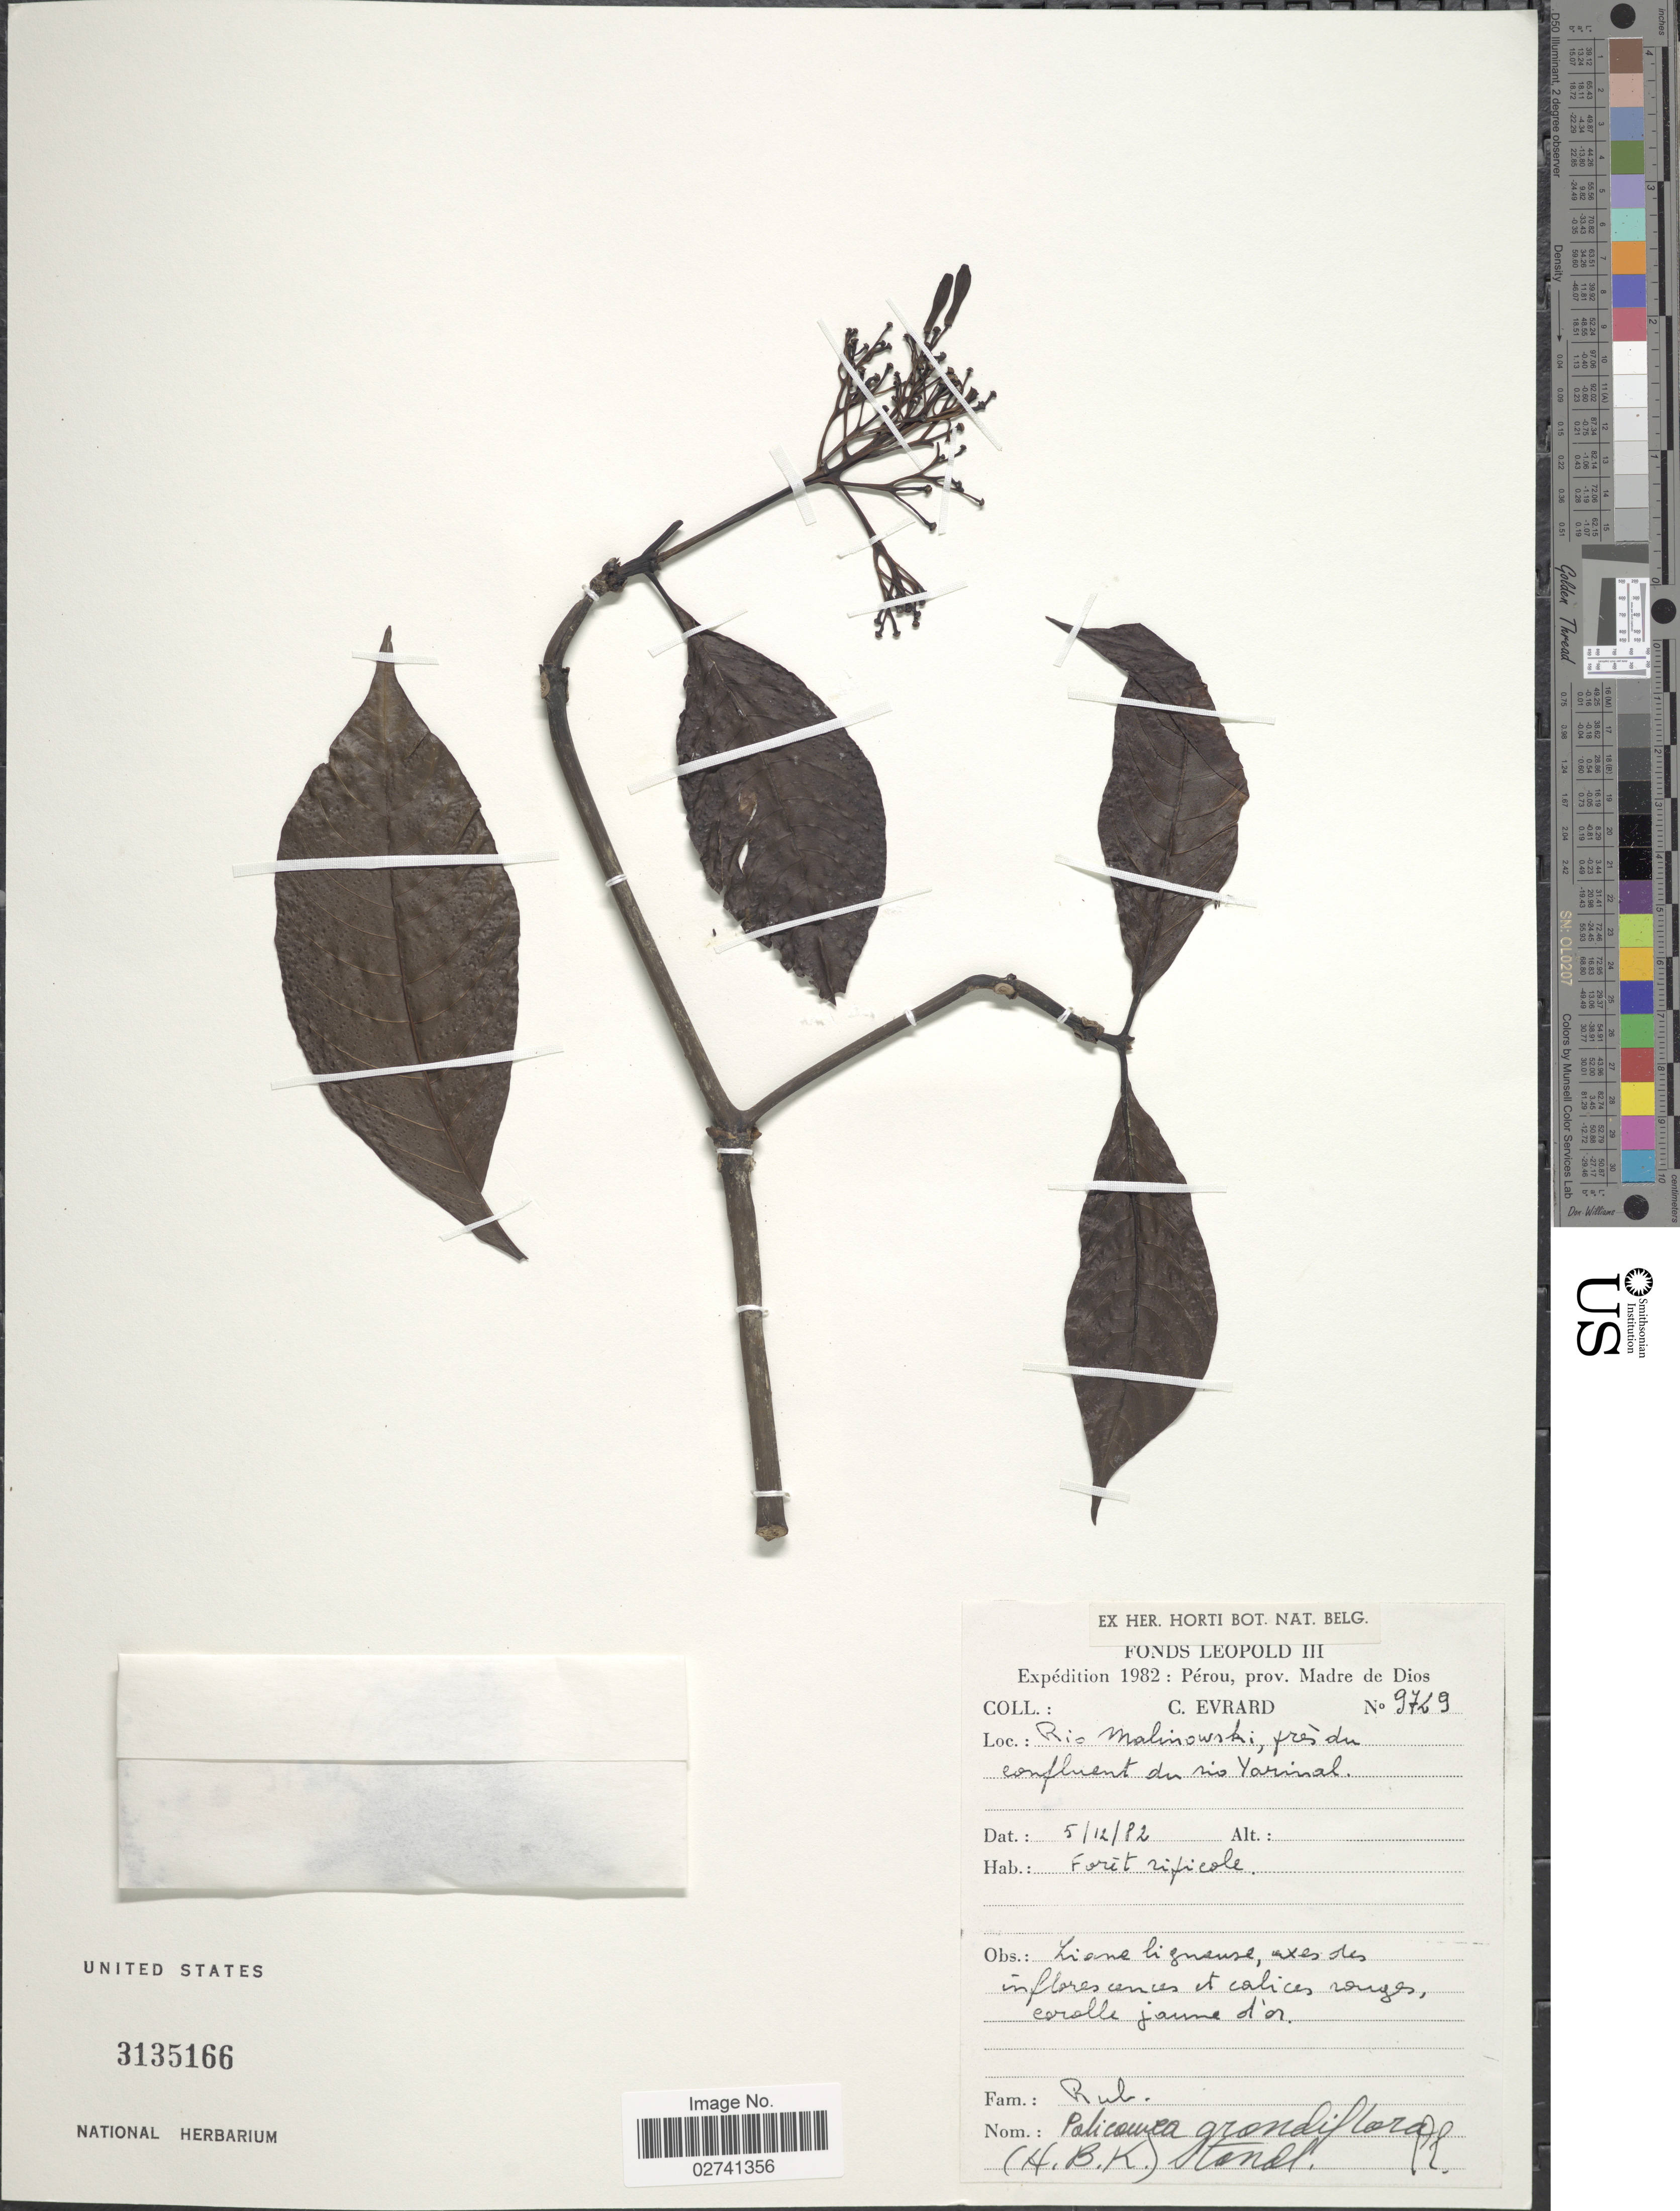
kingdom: Plantae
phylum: Tracheophyta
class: Magnoliopsida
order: Gentianales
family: Rubiaceae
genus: Palicourea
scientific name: Palicourea grandiflora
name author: (Kunth) Standl.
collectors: C. Evrard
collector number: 9729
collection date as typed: Transcribed d/m/y: 5/12/82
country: Peru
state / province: Madre de Dios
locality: Rio Malinowski, pres du confluent du rio Yarinal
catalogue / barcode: US 3135166